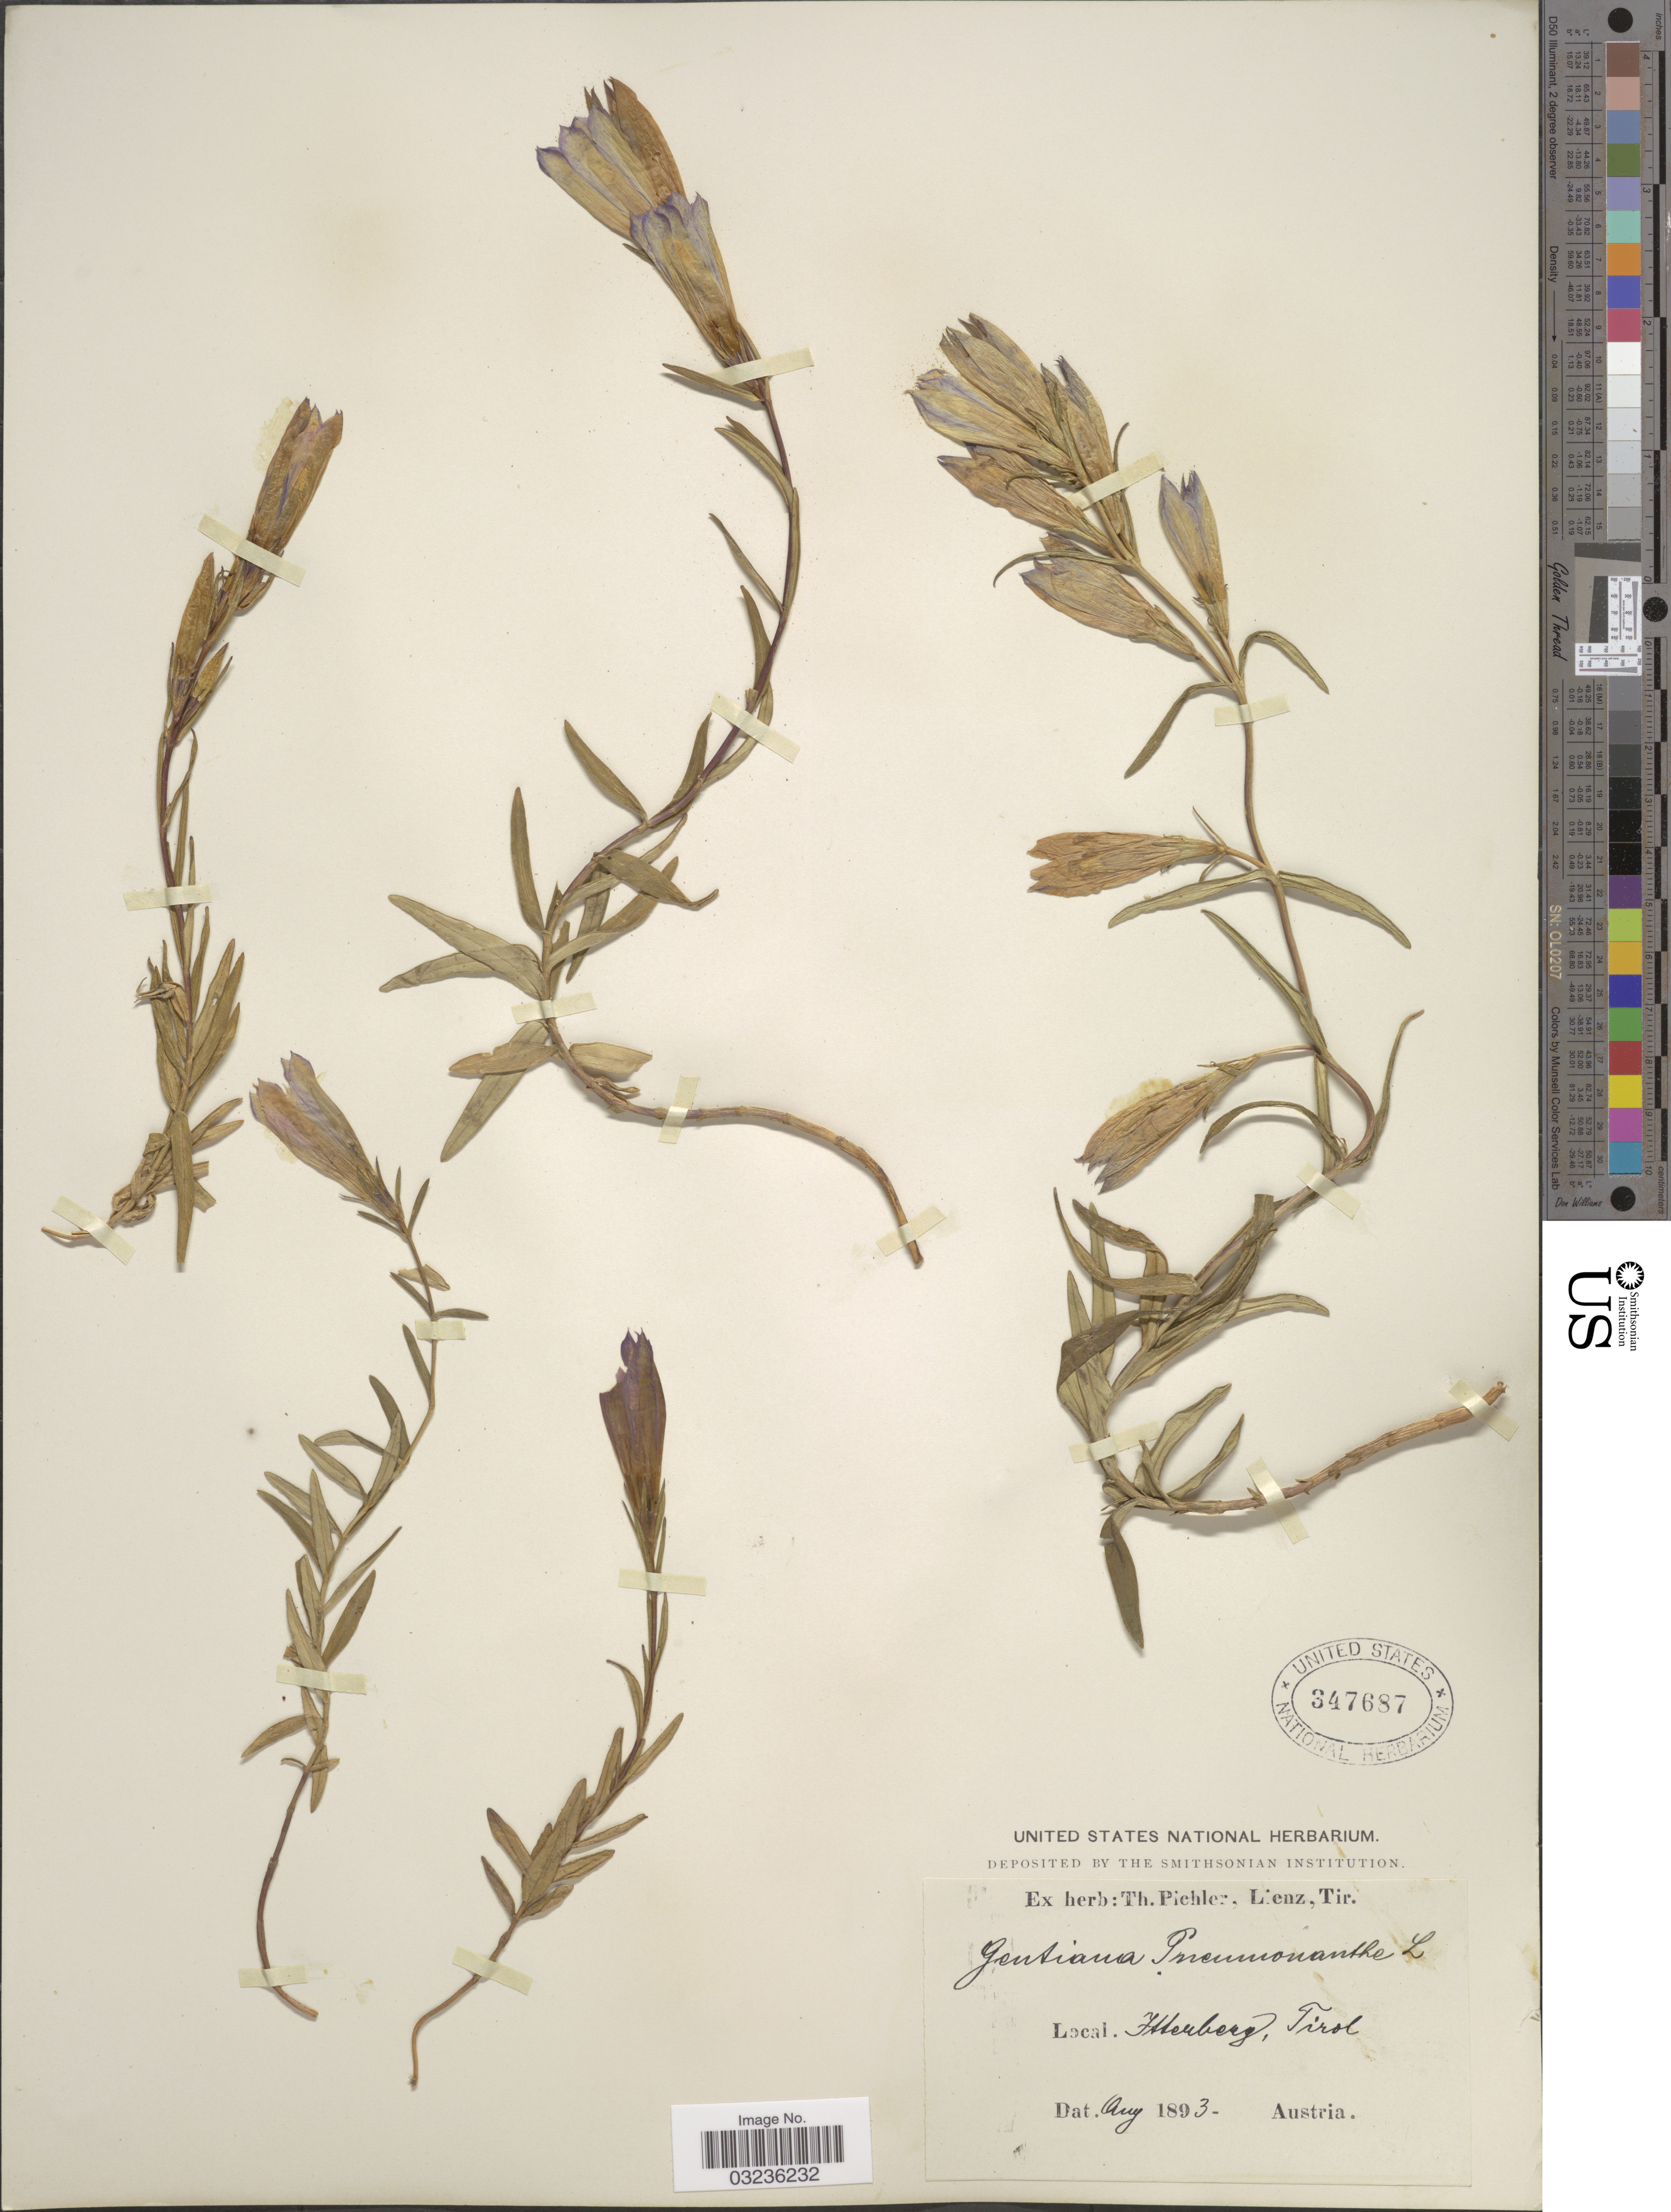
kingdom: Plantae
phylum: Tracheophyta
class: Magnoliopsida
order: Gentianales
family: Gentianaceae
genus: Gentiana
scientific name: Gentiana pneumonanthe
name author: L.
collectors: ex herb. T. Pichler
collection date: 1893-08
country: Austria / Italy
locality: Isterberg, Tirol.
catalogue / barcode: US 347687